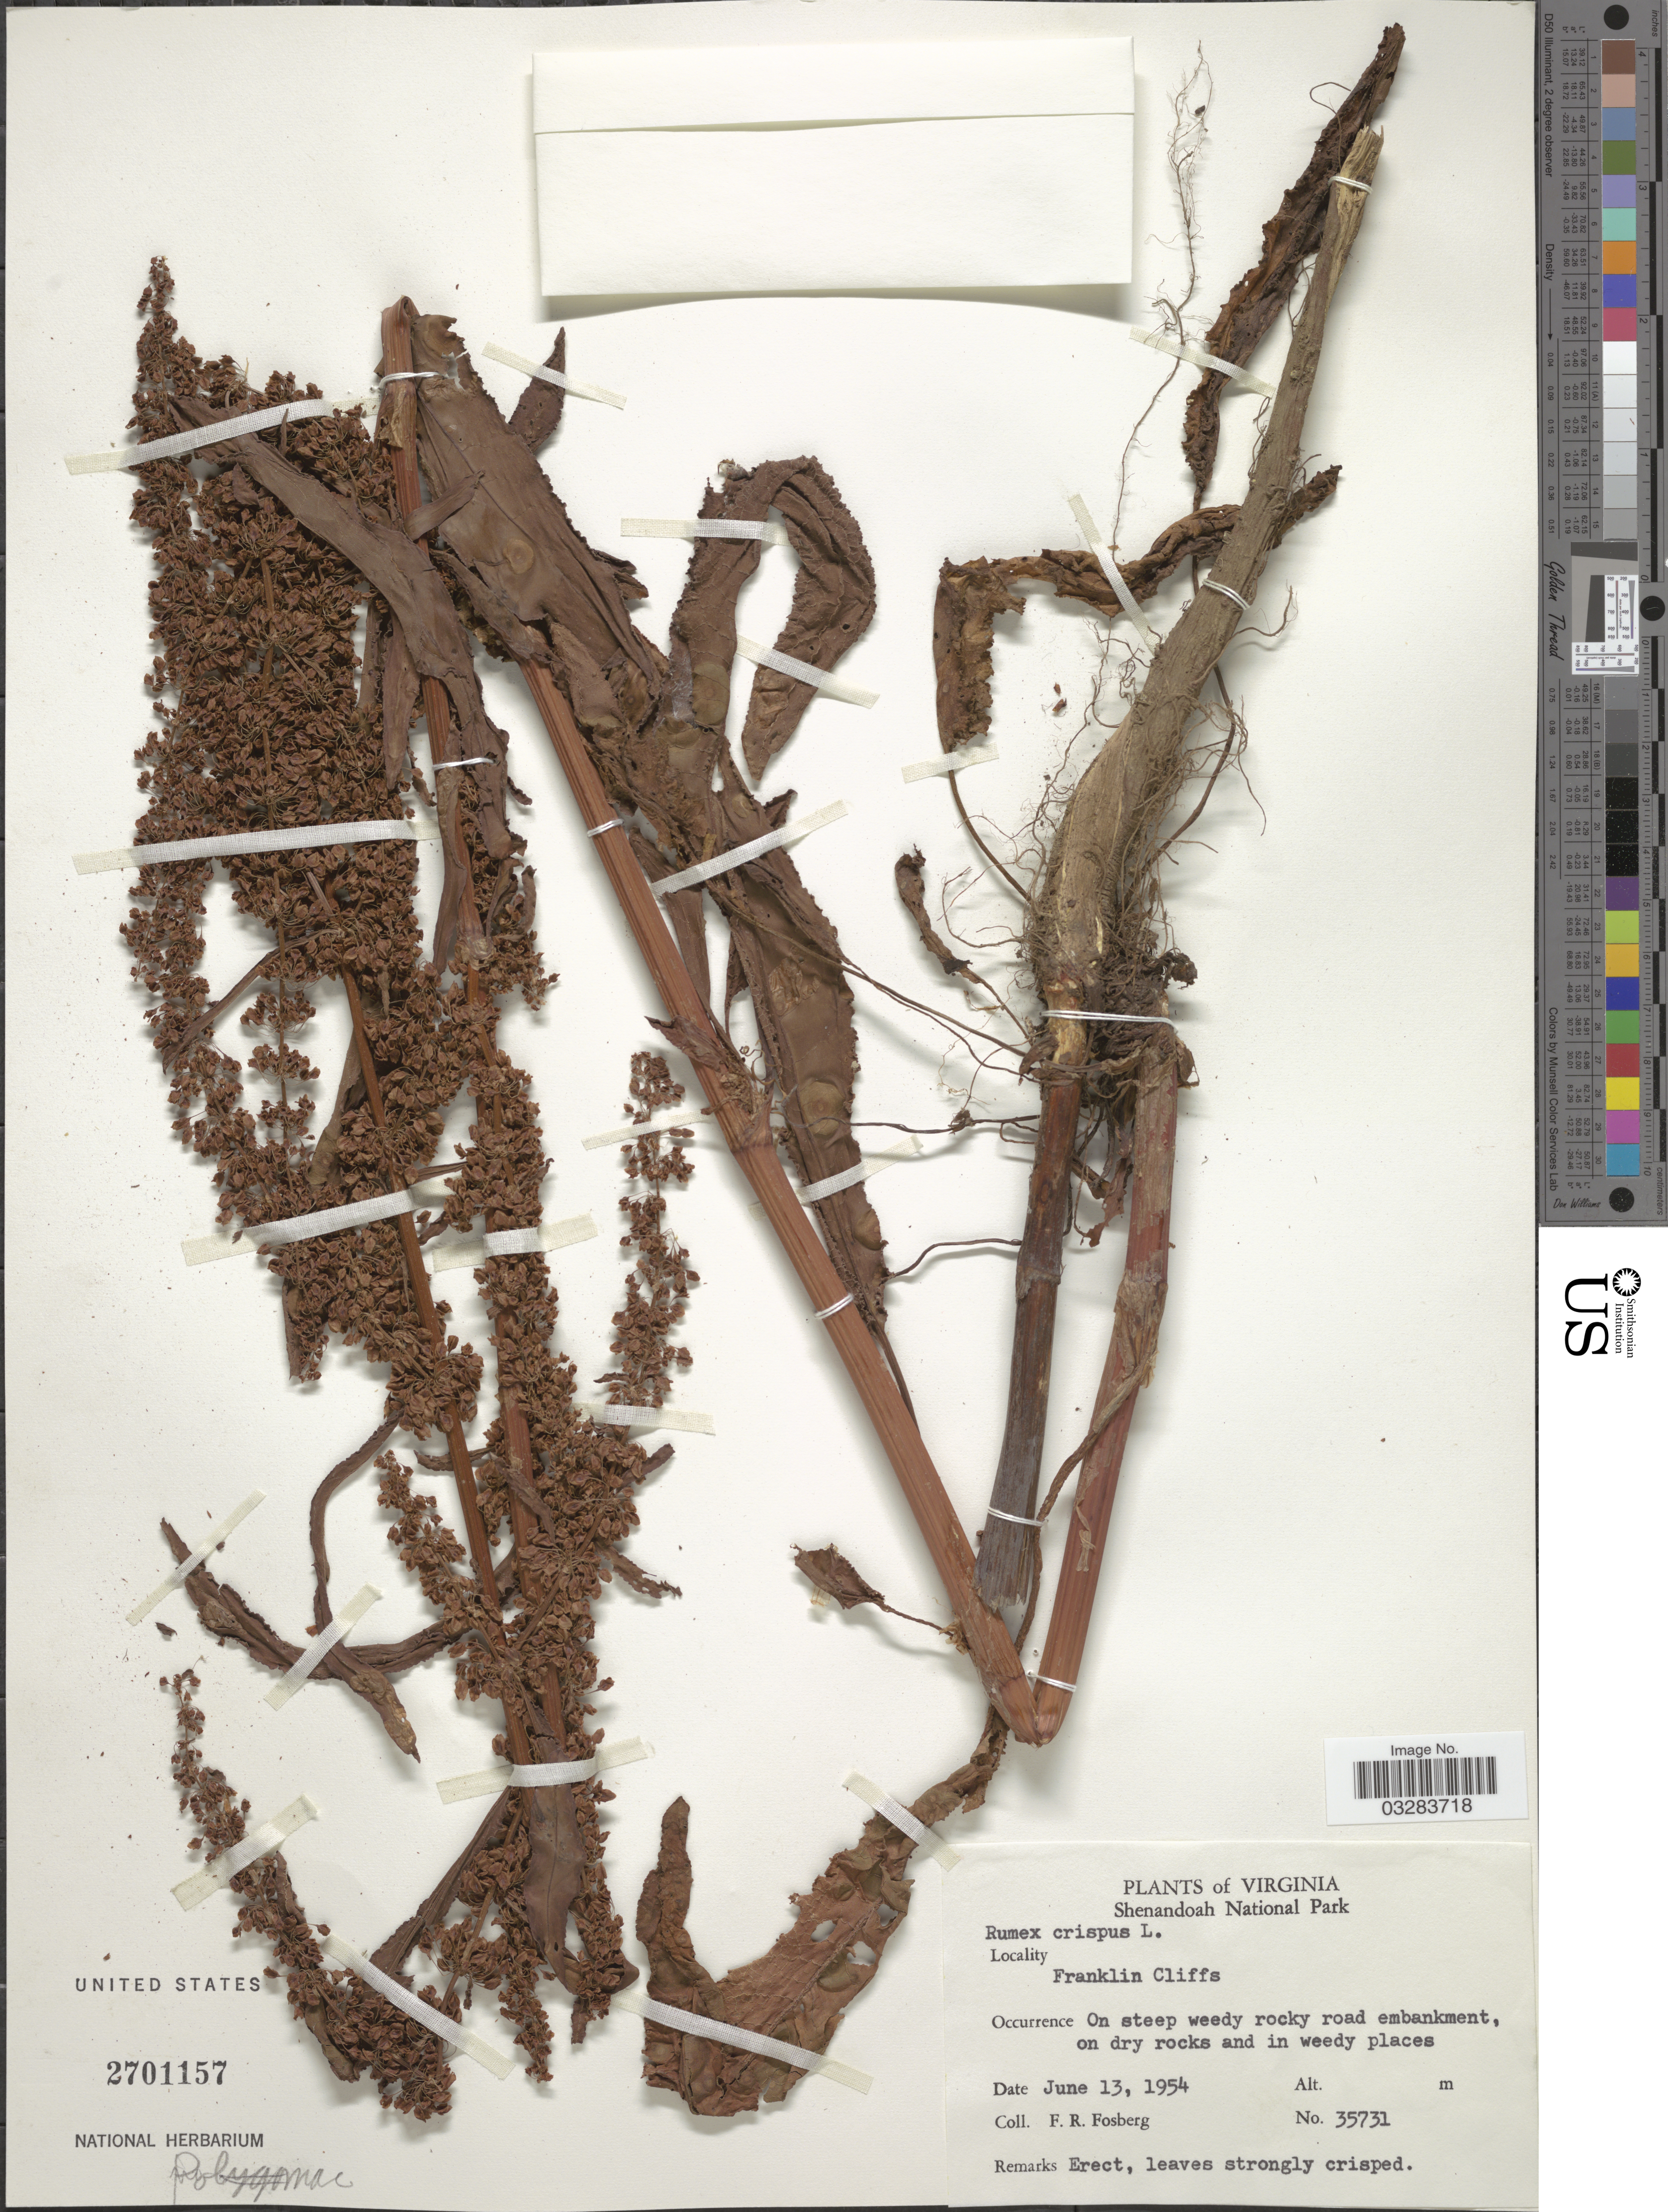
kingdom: Plantae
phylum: Tracheophyta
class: Magnoliopsida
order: Caryophyllales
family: Polygonaceae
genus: Rumex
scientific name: Rumex crispus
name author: L.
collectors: F. R. Fosberg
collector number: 35731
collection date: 1954-06-13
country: United States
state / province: Virginia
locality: Shenandoah National Park, Franklin Cliffs.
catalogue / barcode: US 2701157